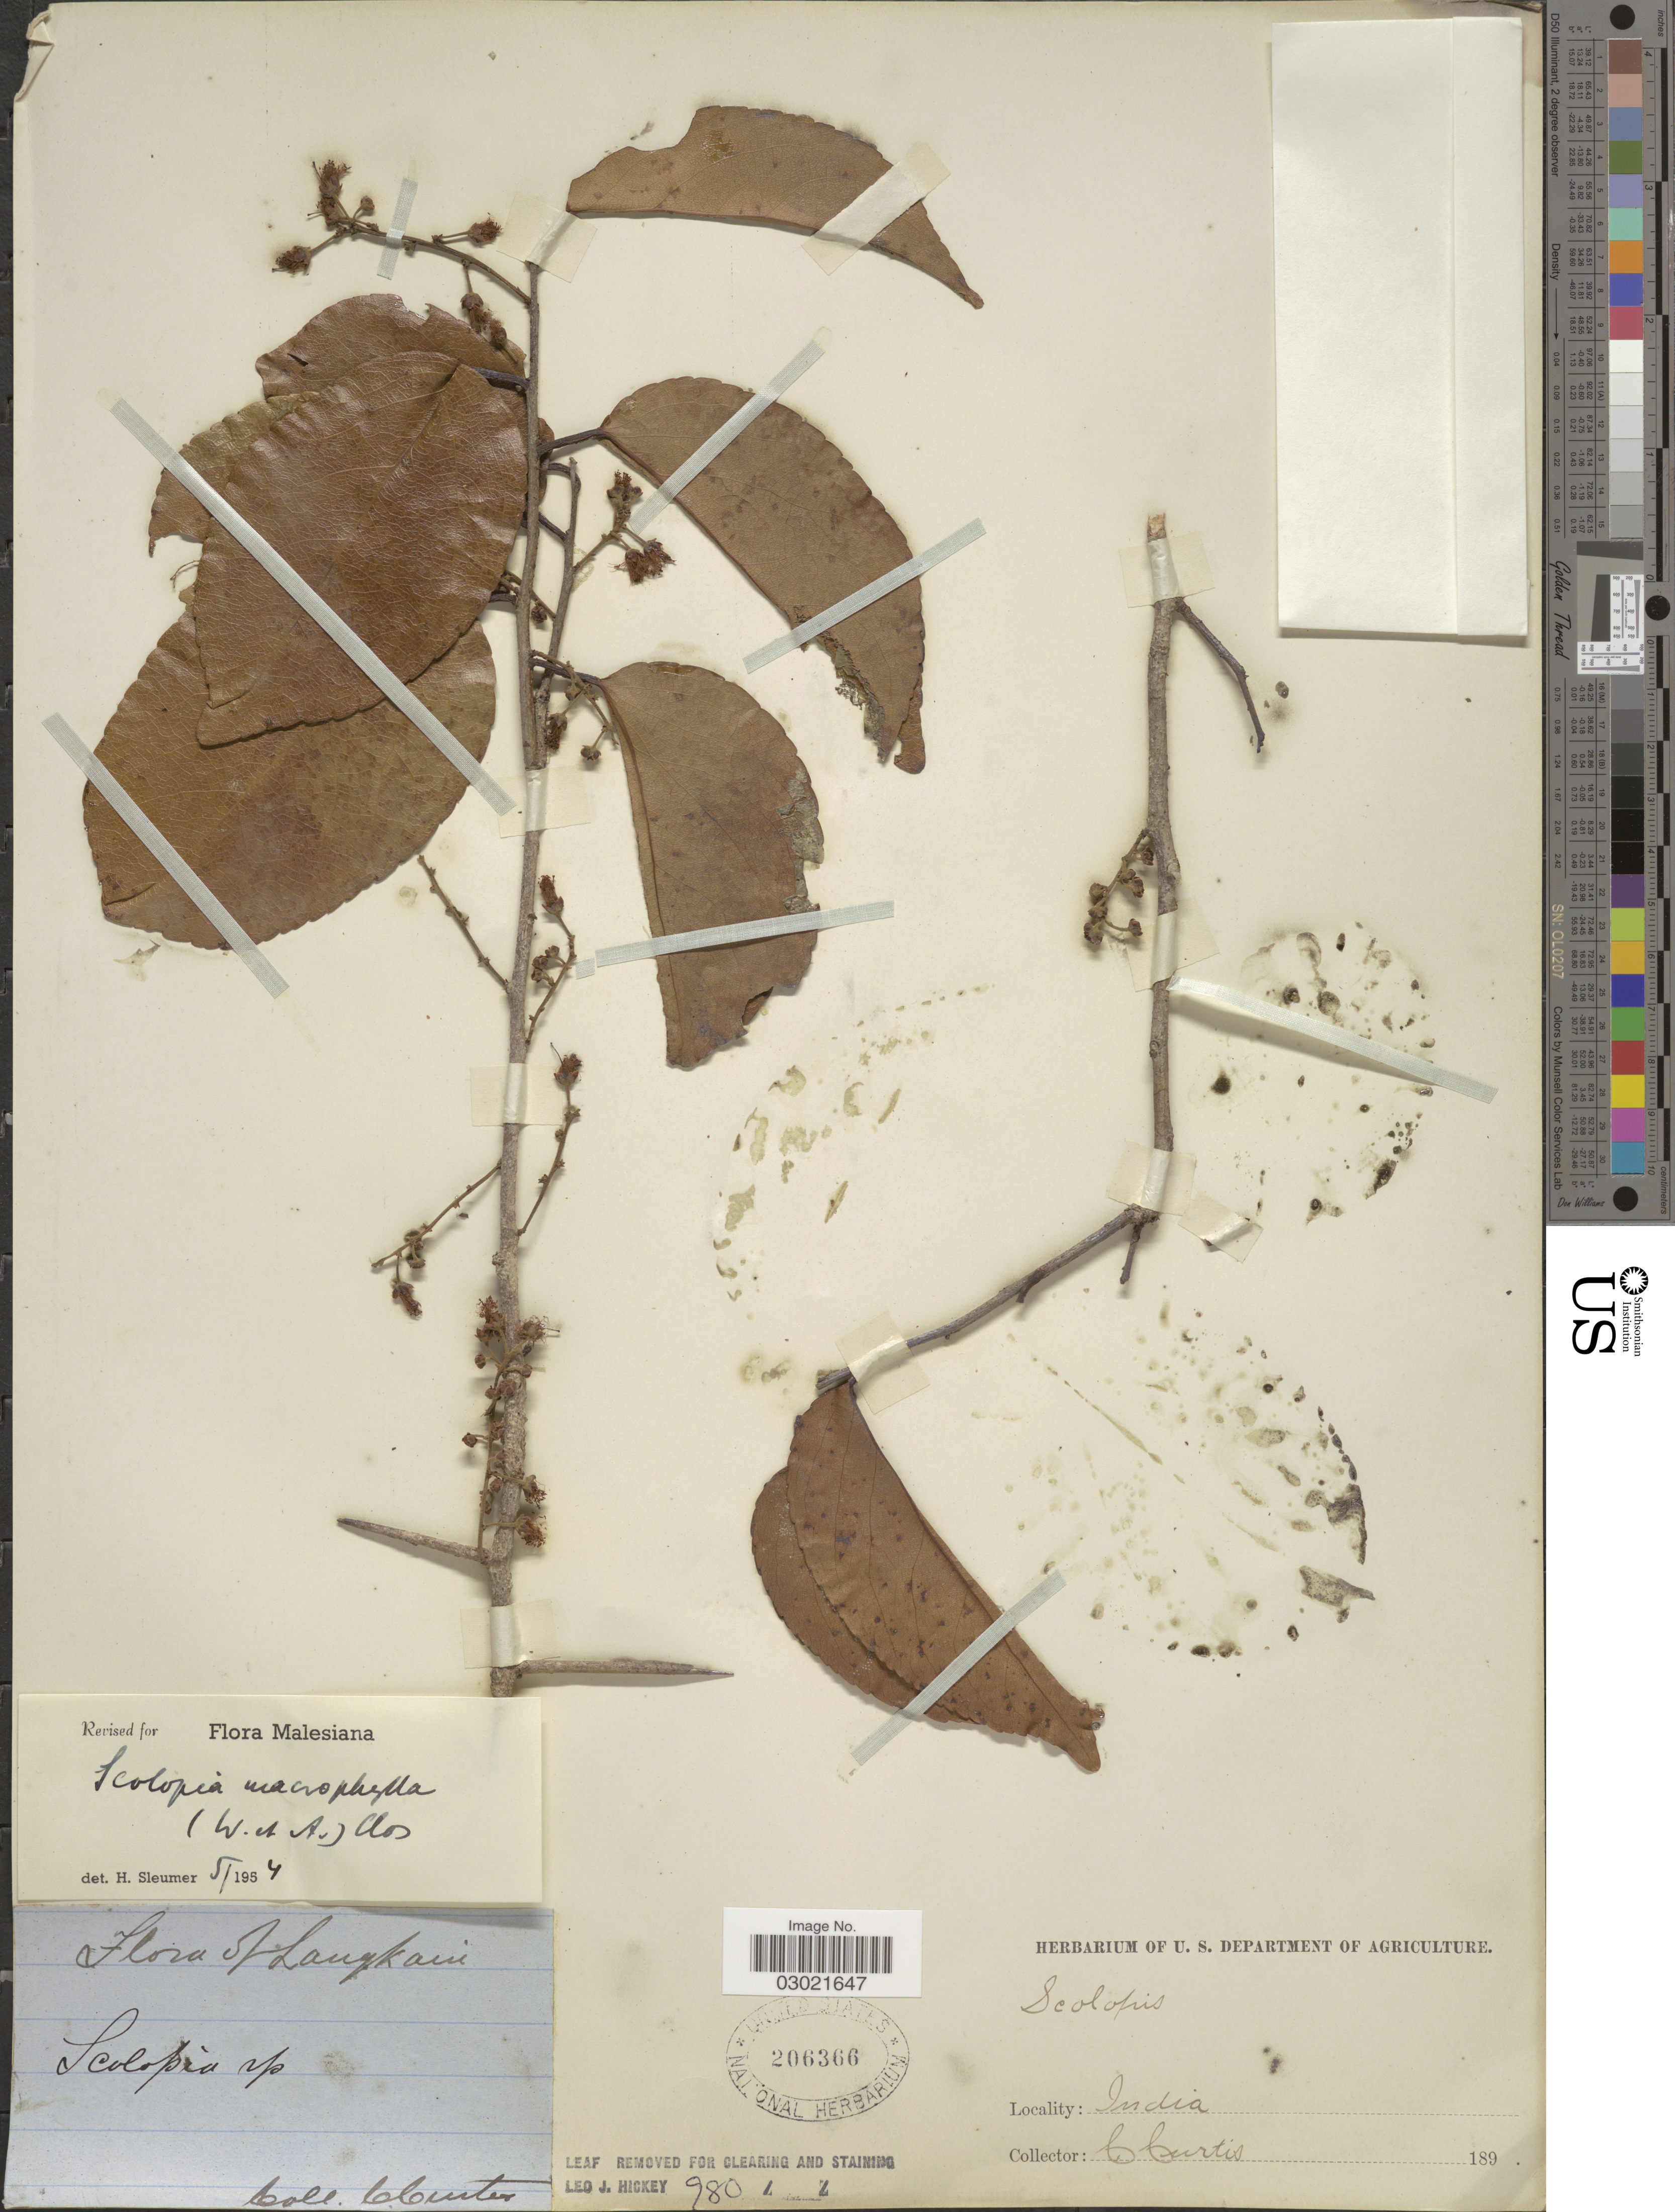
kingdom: Plantae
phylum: Tracheophyta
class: Magnoliopsida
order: Malpighiales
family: Salicaceae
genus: Scolopia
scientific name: Scolopia macrophylla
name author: (Wight & Arn.) Clos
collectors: C. Curtis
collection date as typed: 189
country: Malaysia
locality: Langkawi.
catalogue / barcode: US 206366